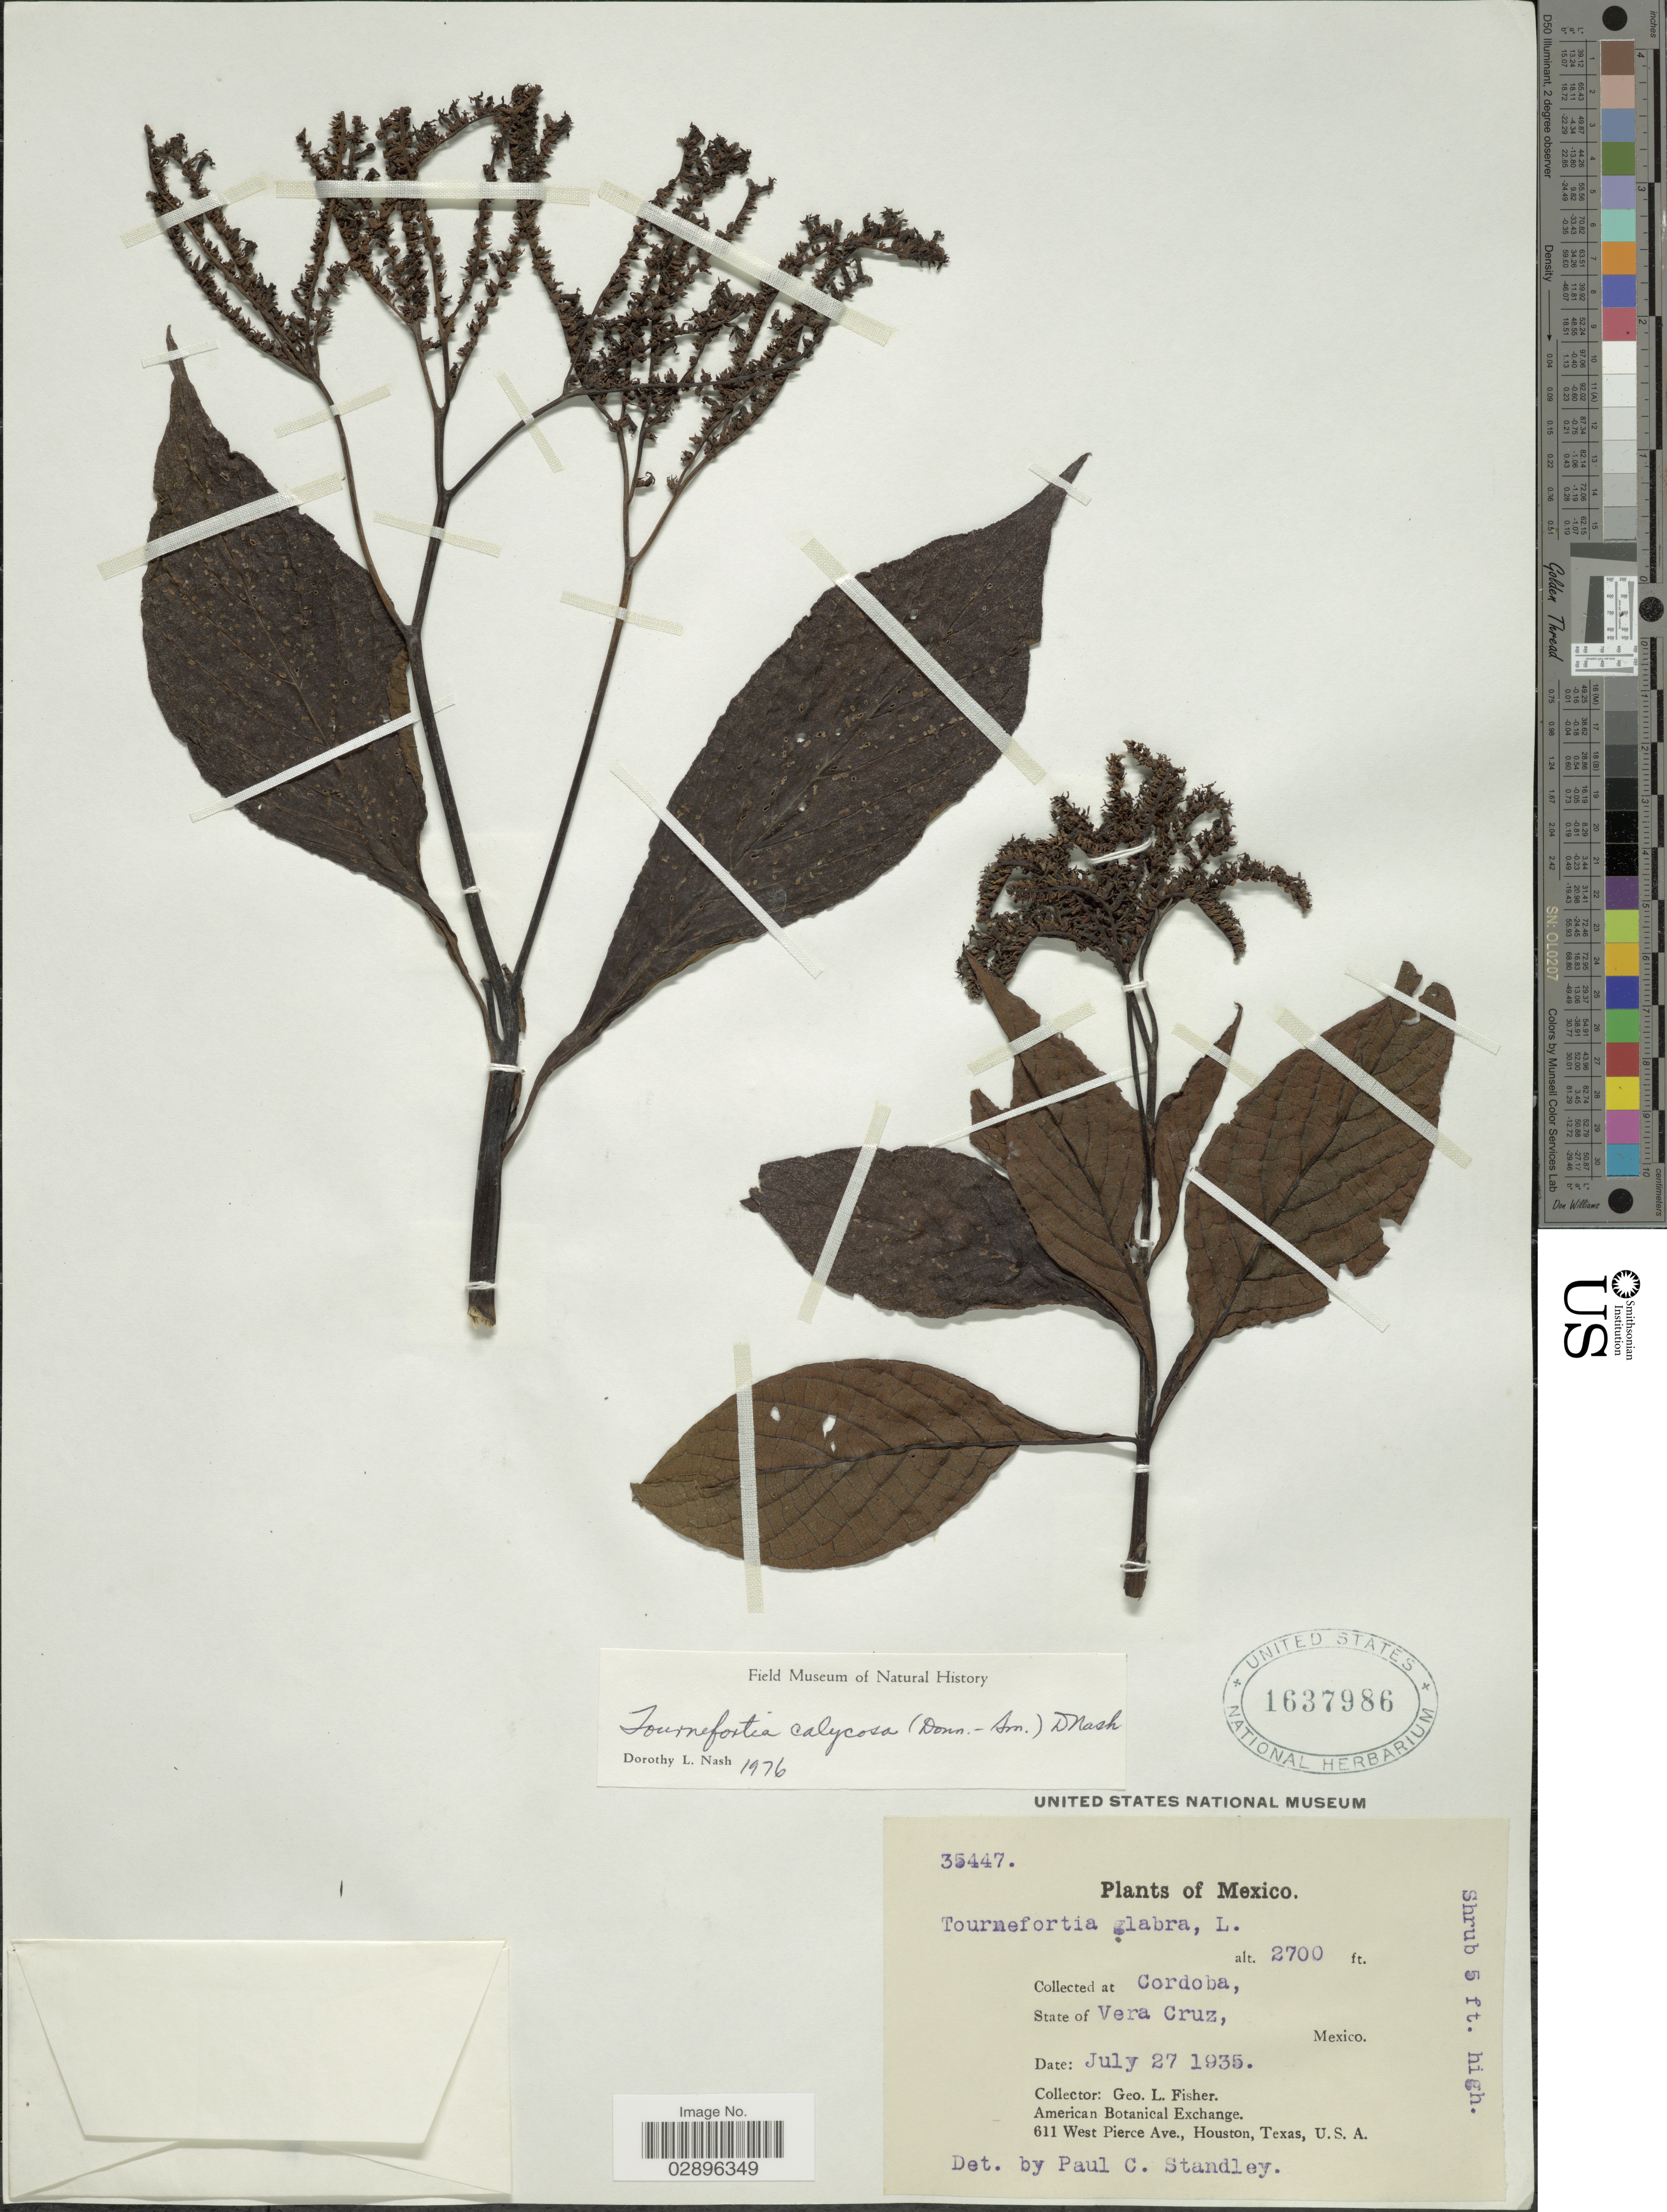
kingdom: Plantae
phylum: Tracheophyta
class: Magnoliopsida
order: Boraginales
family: Heliotropiaceae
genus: Tournefortia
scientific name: Tournefortia calycosa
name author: (Donn. Sm.) D.L. Nash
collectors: G. L. Fisher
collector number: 35447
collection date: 1935-07-27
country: Mexico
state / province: Veracruz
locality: Cordoba. State of Vera Cruz.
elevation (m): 823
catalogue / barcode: US 1637986